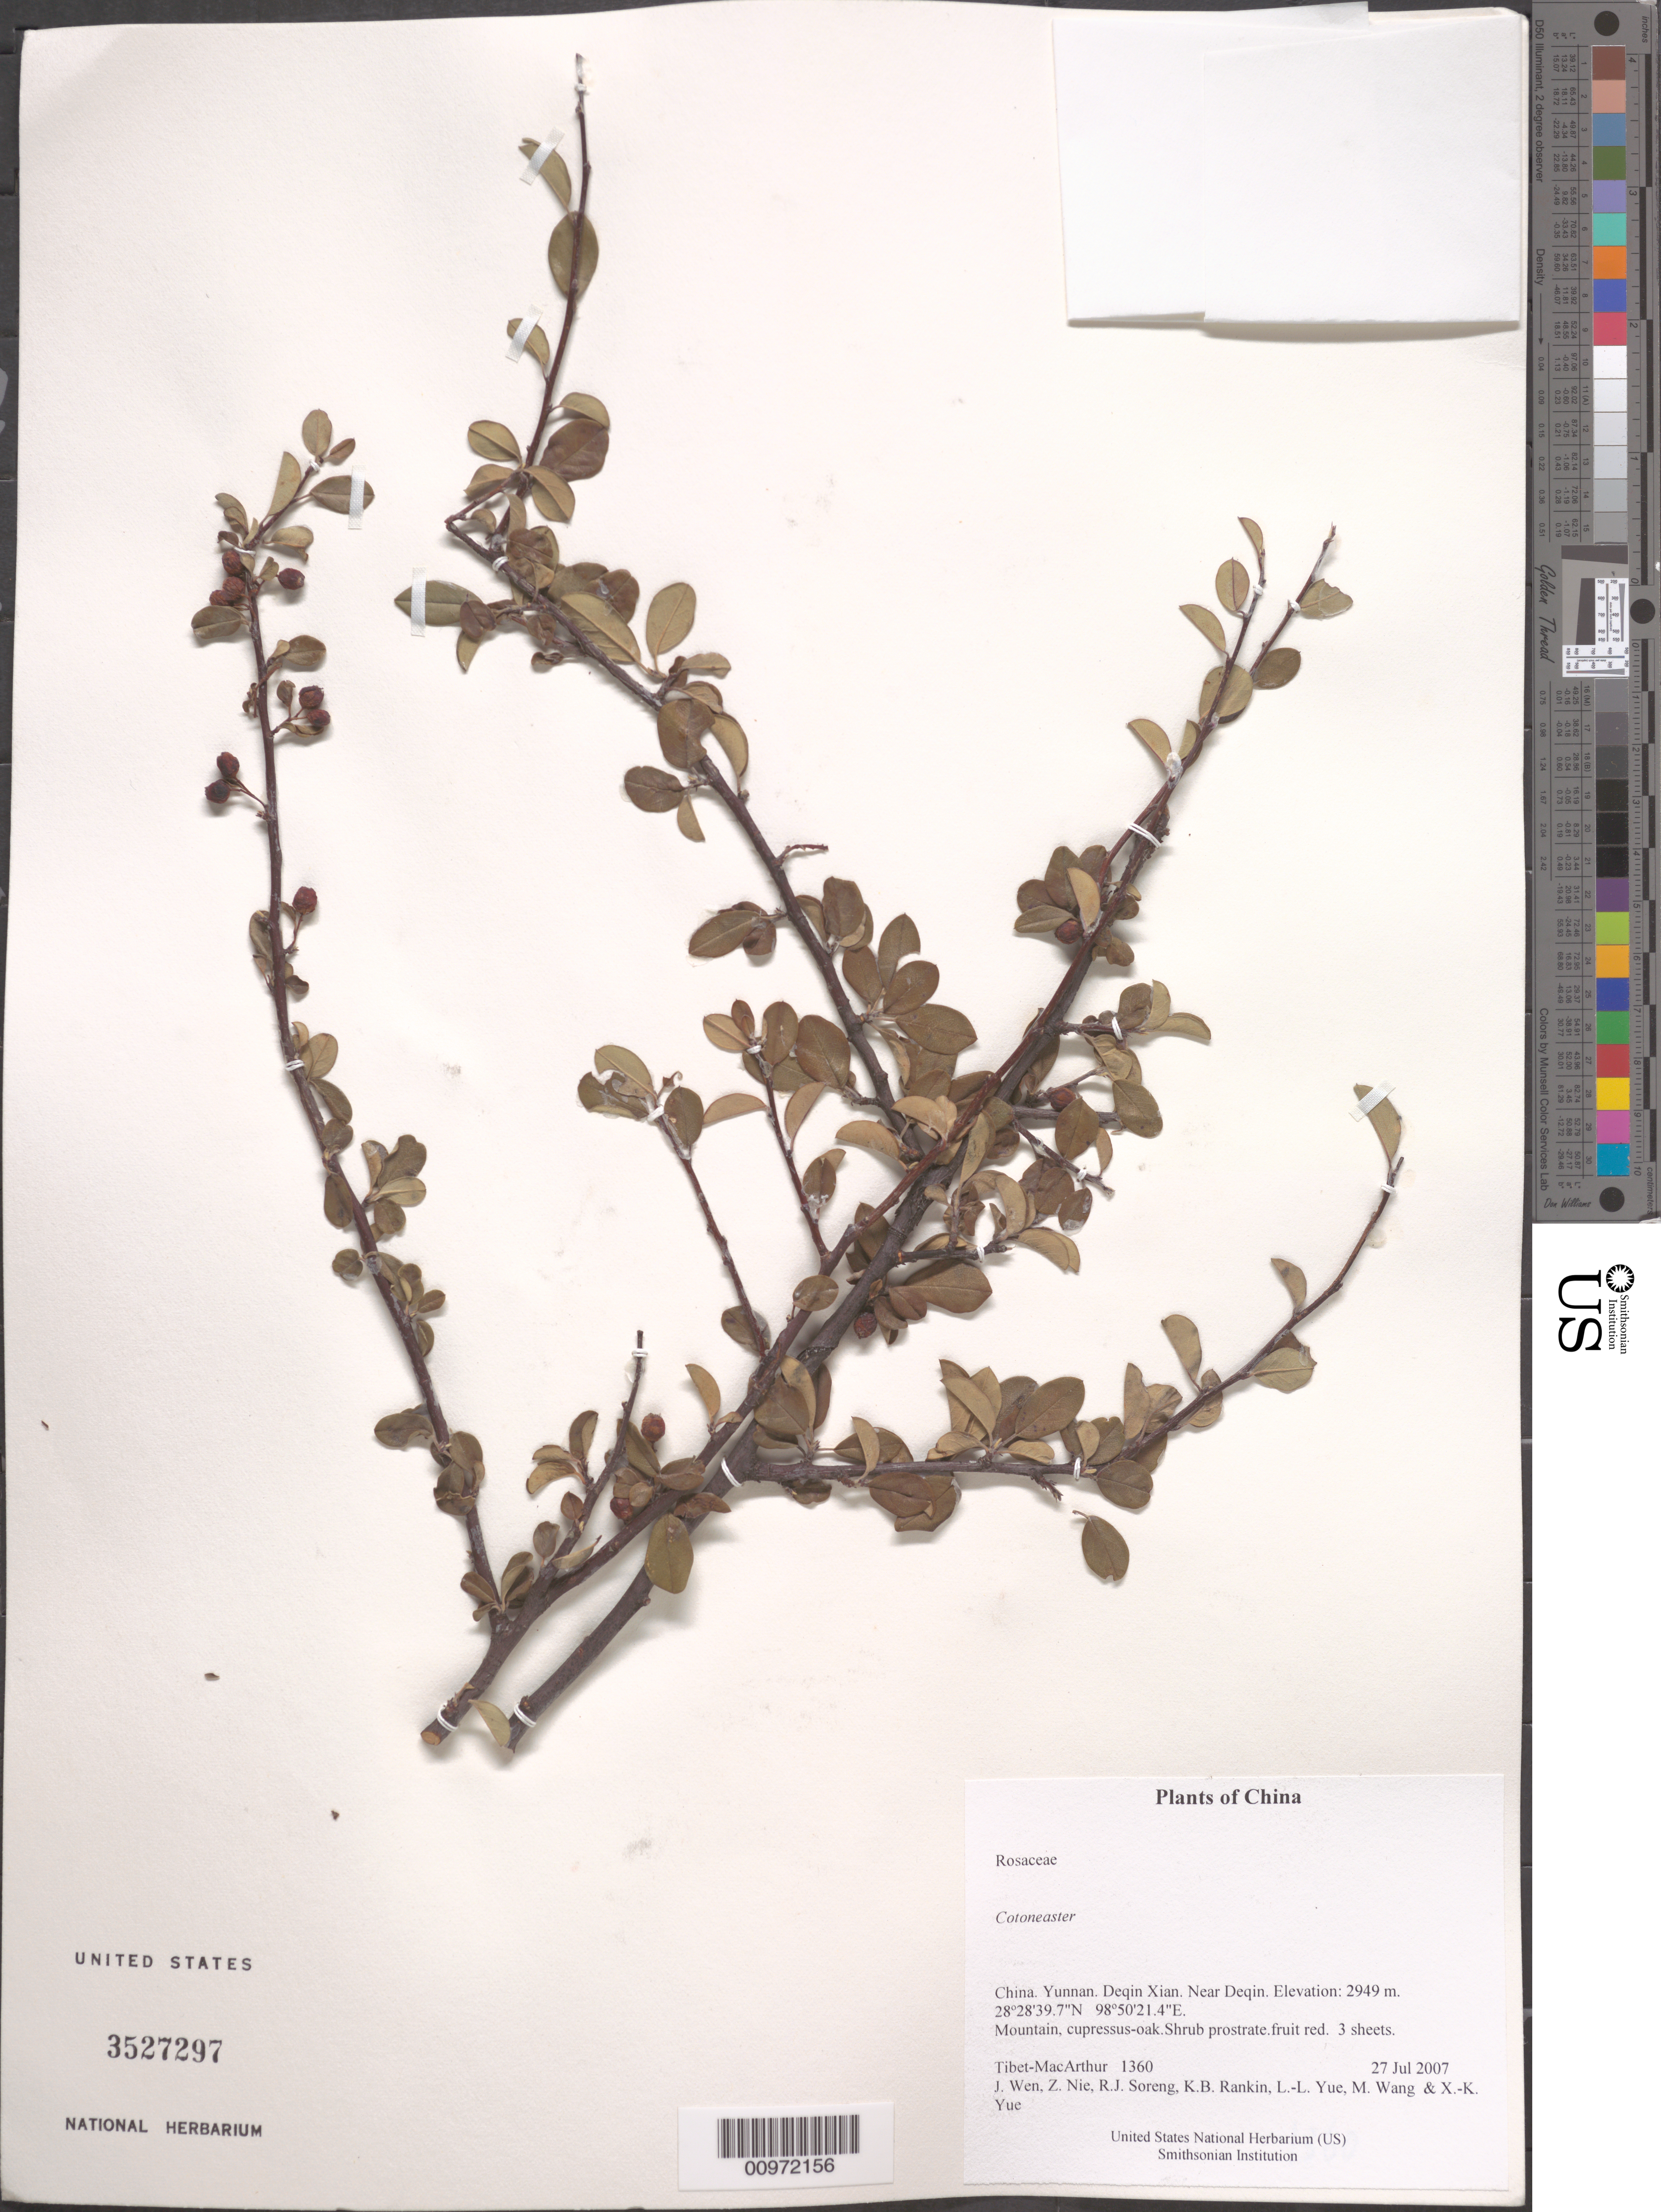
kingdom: Plantae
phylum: Tracheophyta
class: Magnoliopsida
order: Rosales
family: Rosaceae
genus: Cotoneaster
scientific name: Cotoneaster sp.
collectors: Tibet-MacArthur, J. Wen, Z. Nie, R. J. Soreng, K. Rankin, L. Yue, M. Wang & X. Yue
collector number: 1360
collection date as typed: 27 Jul 2007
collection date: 2007-07-27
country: China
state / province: Yunnan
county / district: Deqin Xian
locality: Near Deqin.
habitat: Mountain, cupressus-oak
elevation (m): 2949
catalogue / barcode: US 3527297